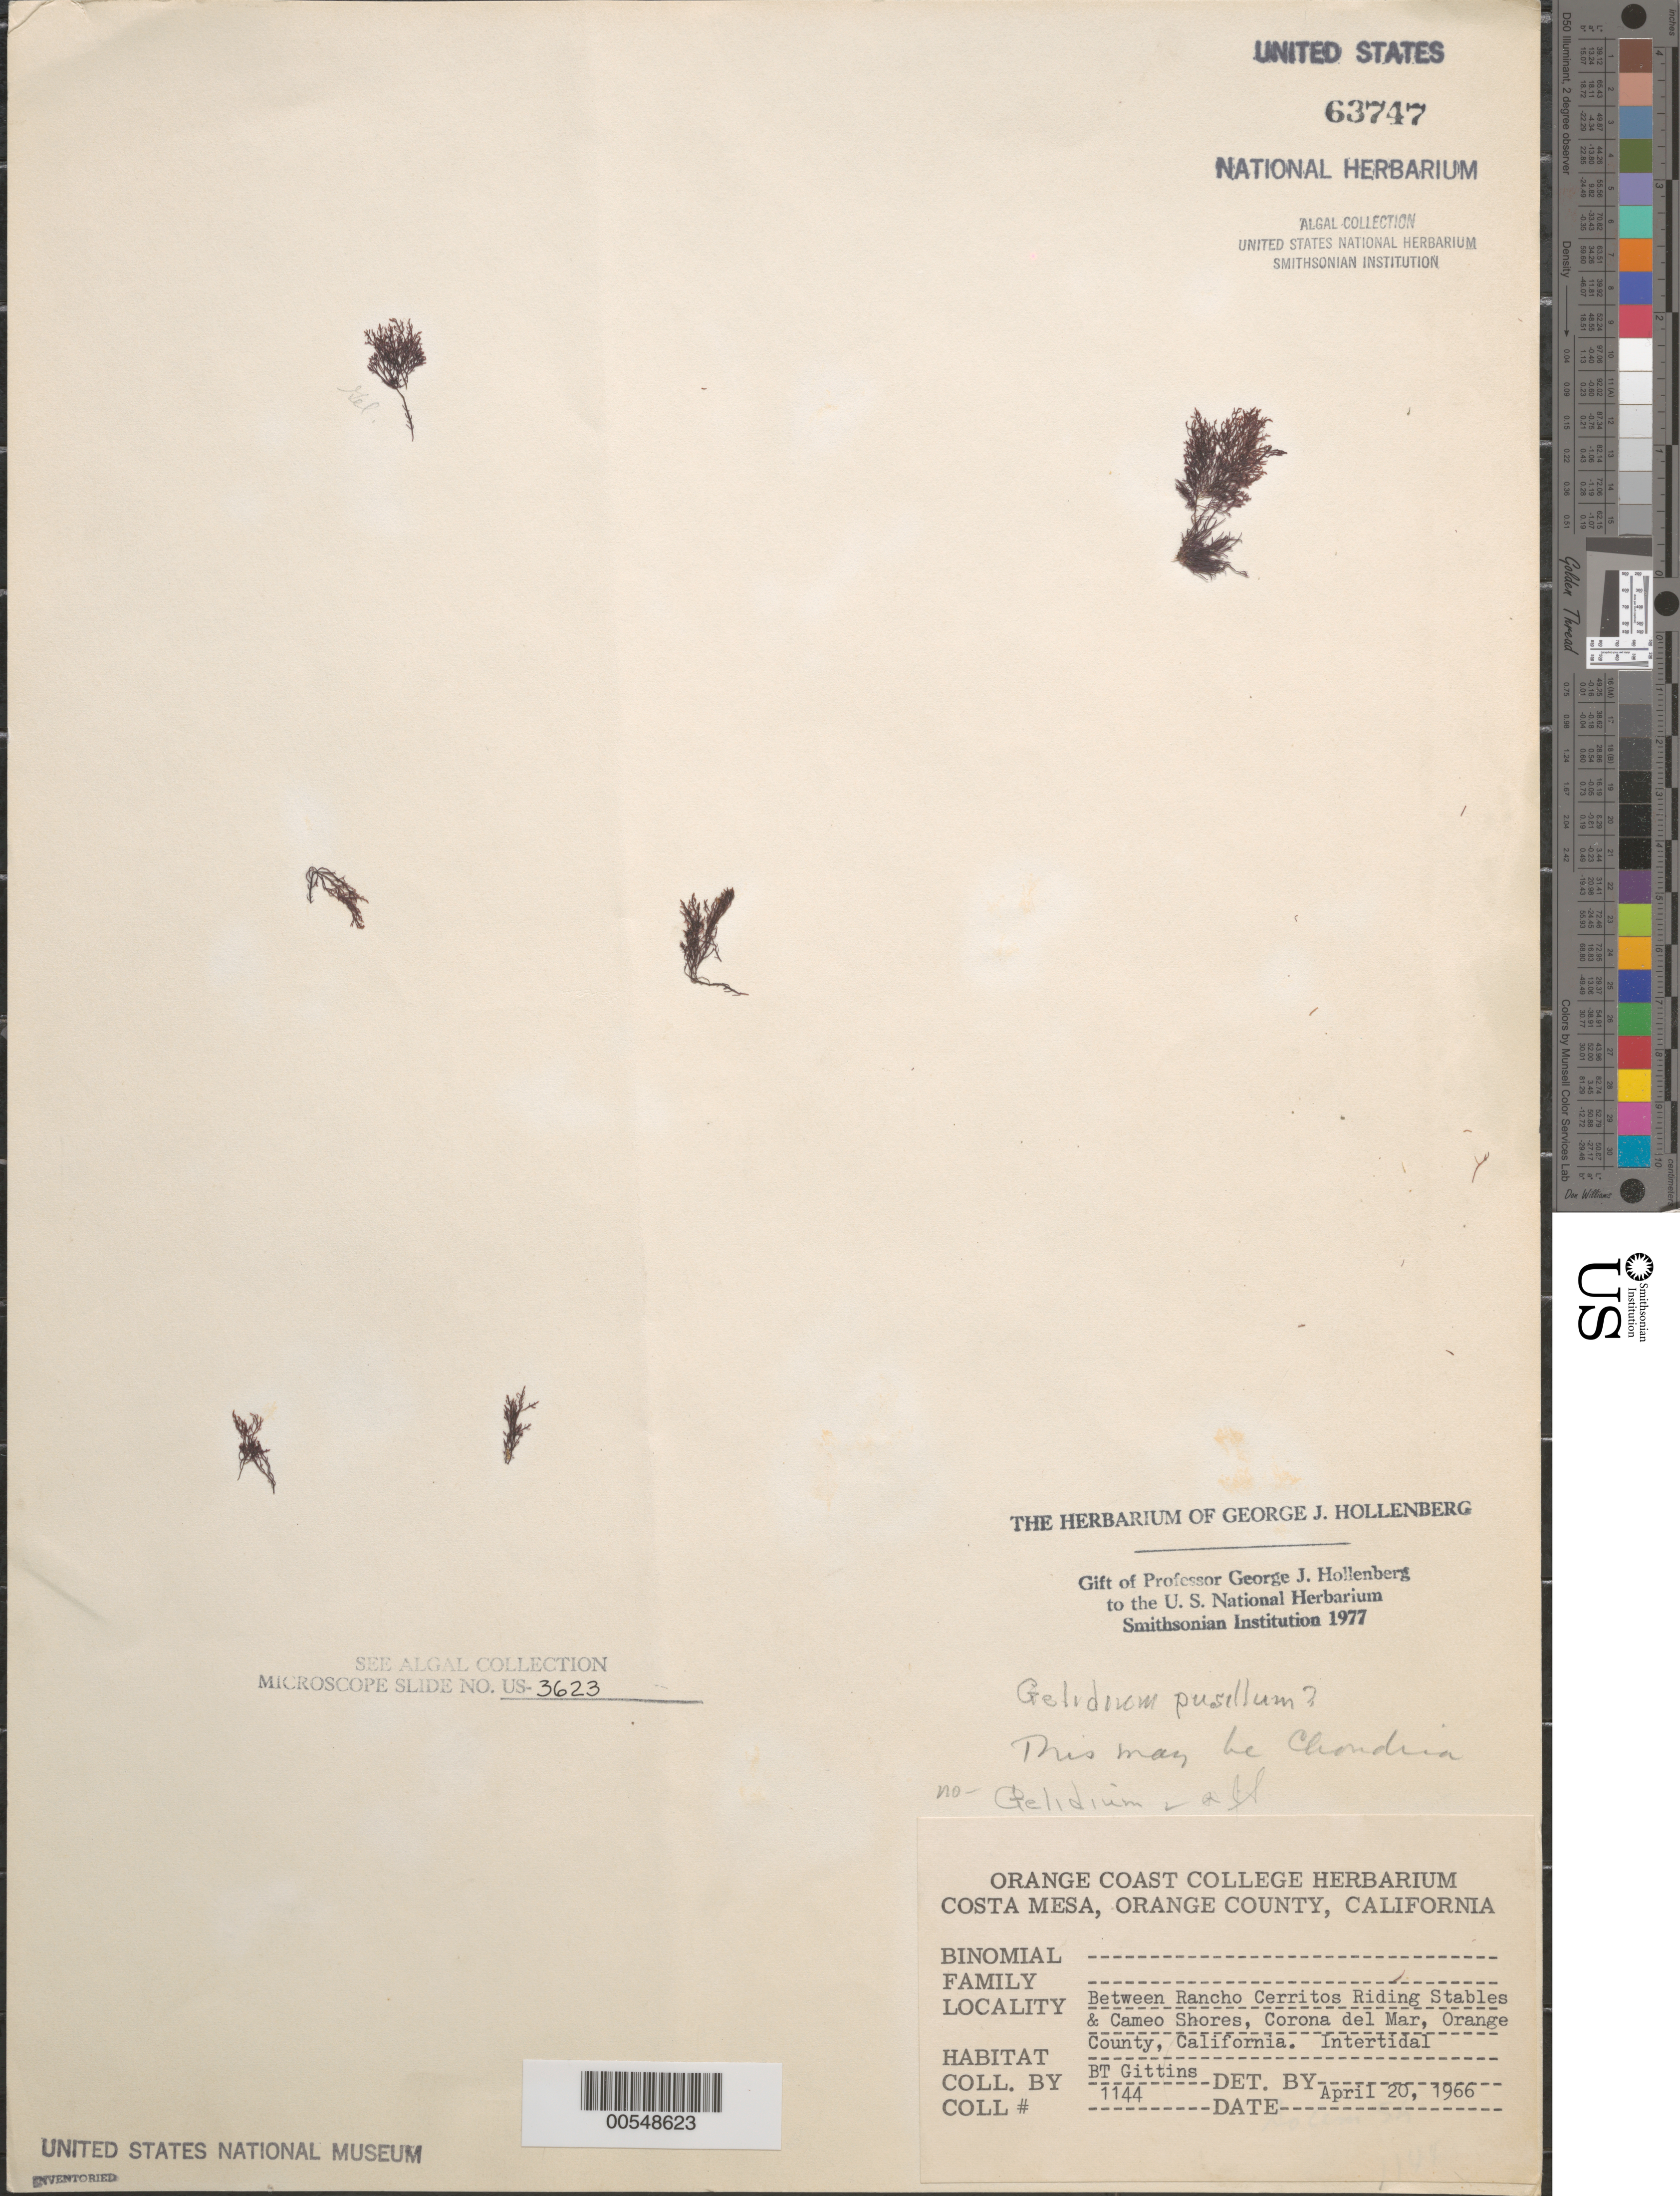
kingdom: Plantae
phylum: Rhodophyta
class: Florideophyceae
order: Gelidiales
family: Gelidiaceae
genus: Gelidium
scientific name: Gelidium pusillum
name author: (Stackh.) Le Jol.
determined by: Hollenberg, George J.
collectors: B. Gittins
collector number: Btg 1144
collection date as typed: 20 Apr 1966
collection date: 1966-04-20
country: United States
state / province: California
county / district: Orange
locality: Corona del Mar, between Rancho Cerritos Riding Stables and Cameo Shores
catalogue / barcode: US 63747